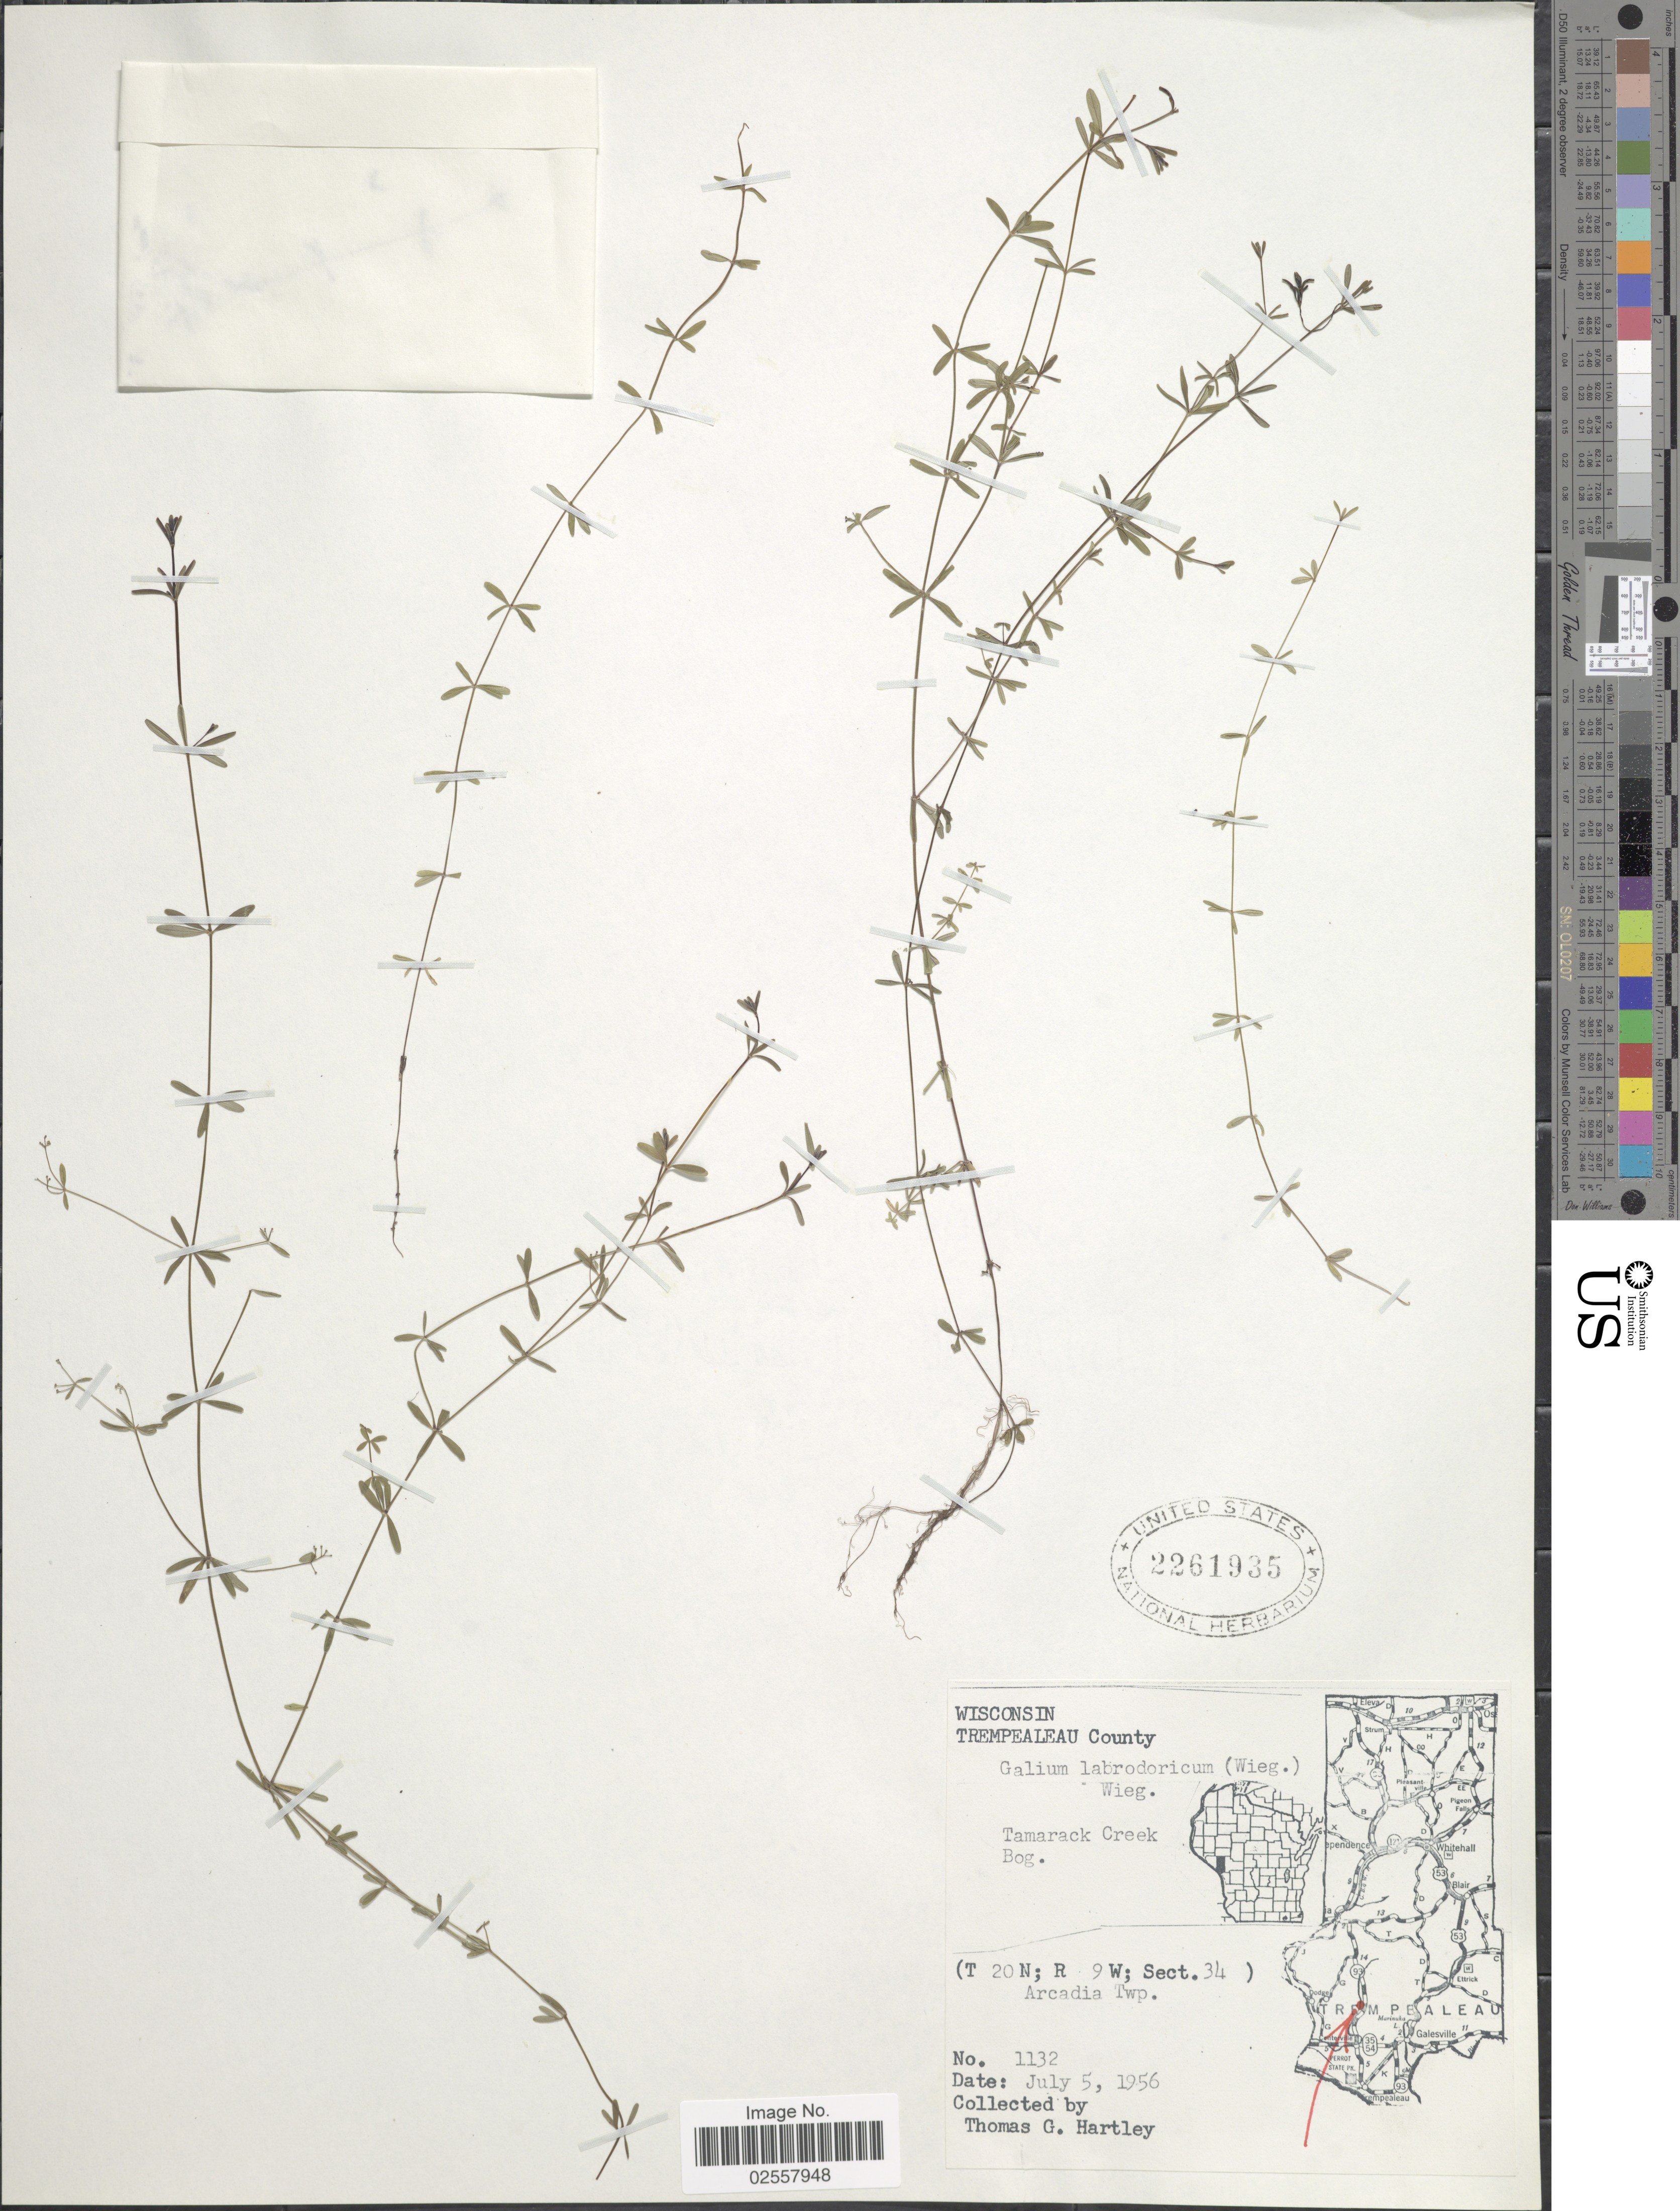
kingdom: Plantae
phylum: Tracheophyta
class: Magnoliopsida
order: Gentianales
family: Rubiaceae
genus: Galium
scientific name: Galium labradoricum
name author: (Wiegand) Wiegand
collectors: T. G. Hartley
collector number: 1132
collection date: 1956-07-05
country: United States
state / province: Wisconsin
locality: Trempealeau County, Tamarack Creek Bog. (T20N; R9W; Sect.34) Arcadia Twp.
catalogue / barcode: US 2261935